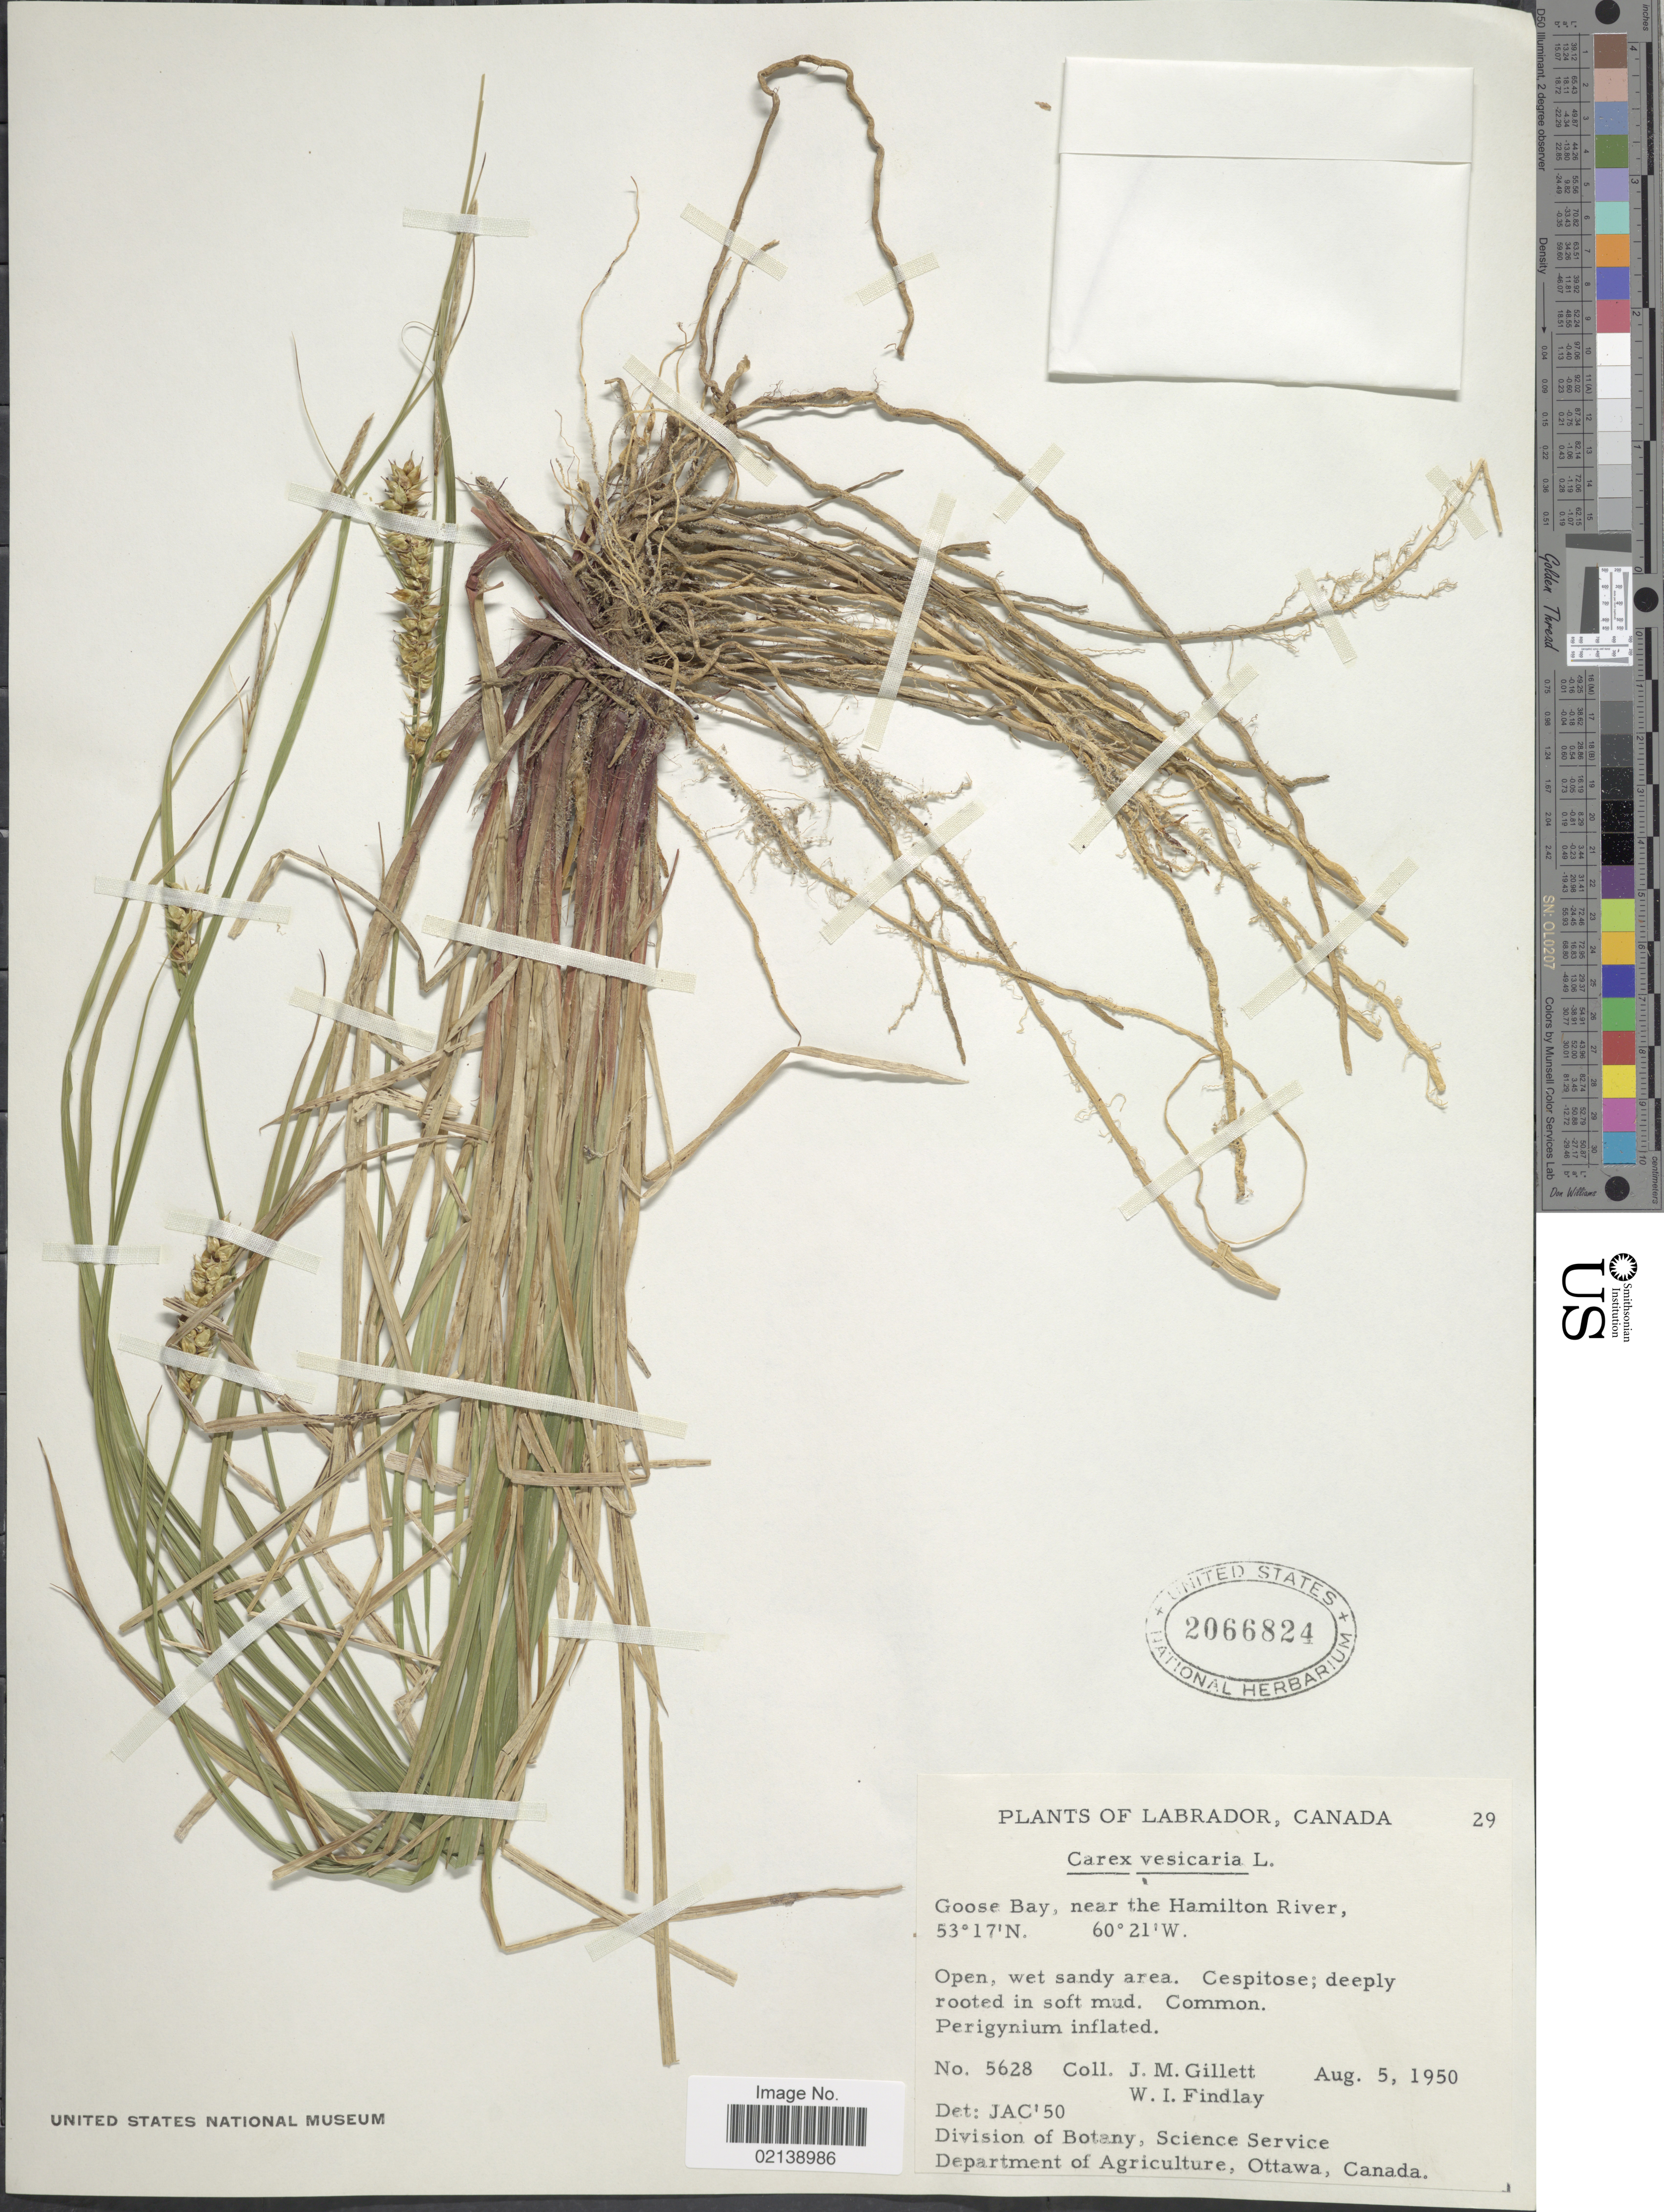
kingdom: Plantae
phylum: Tracheophyta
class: Liliopsida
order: Poales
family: Cyperaceae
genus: Carex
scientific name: Carex vesicaria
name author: L.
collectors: J. M. Gillett & W. Findlay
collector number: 5628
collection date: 1950-08-05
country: Canada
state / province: Newfoundland and Labrador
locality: Labrador, Goose Bay, near the Hanilton River, Open, wet sandy area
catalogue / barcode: US 2066824